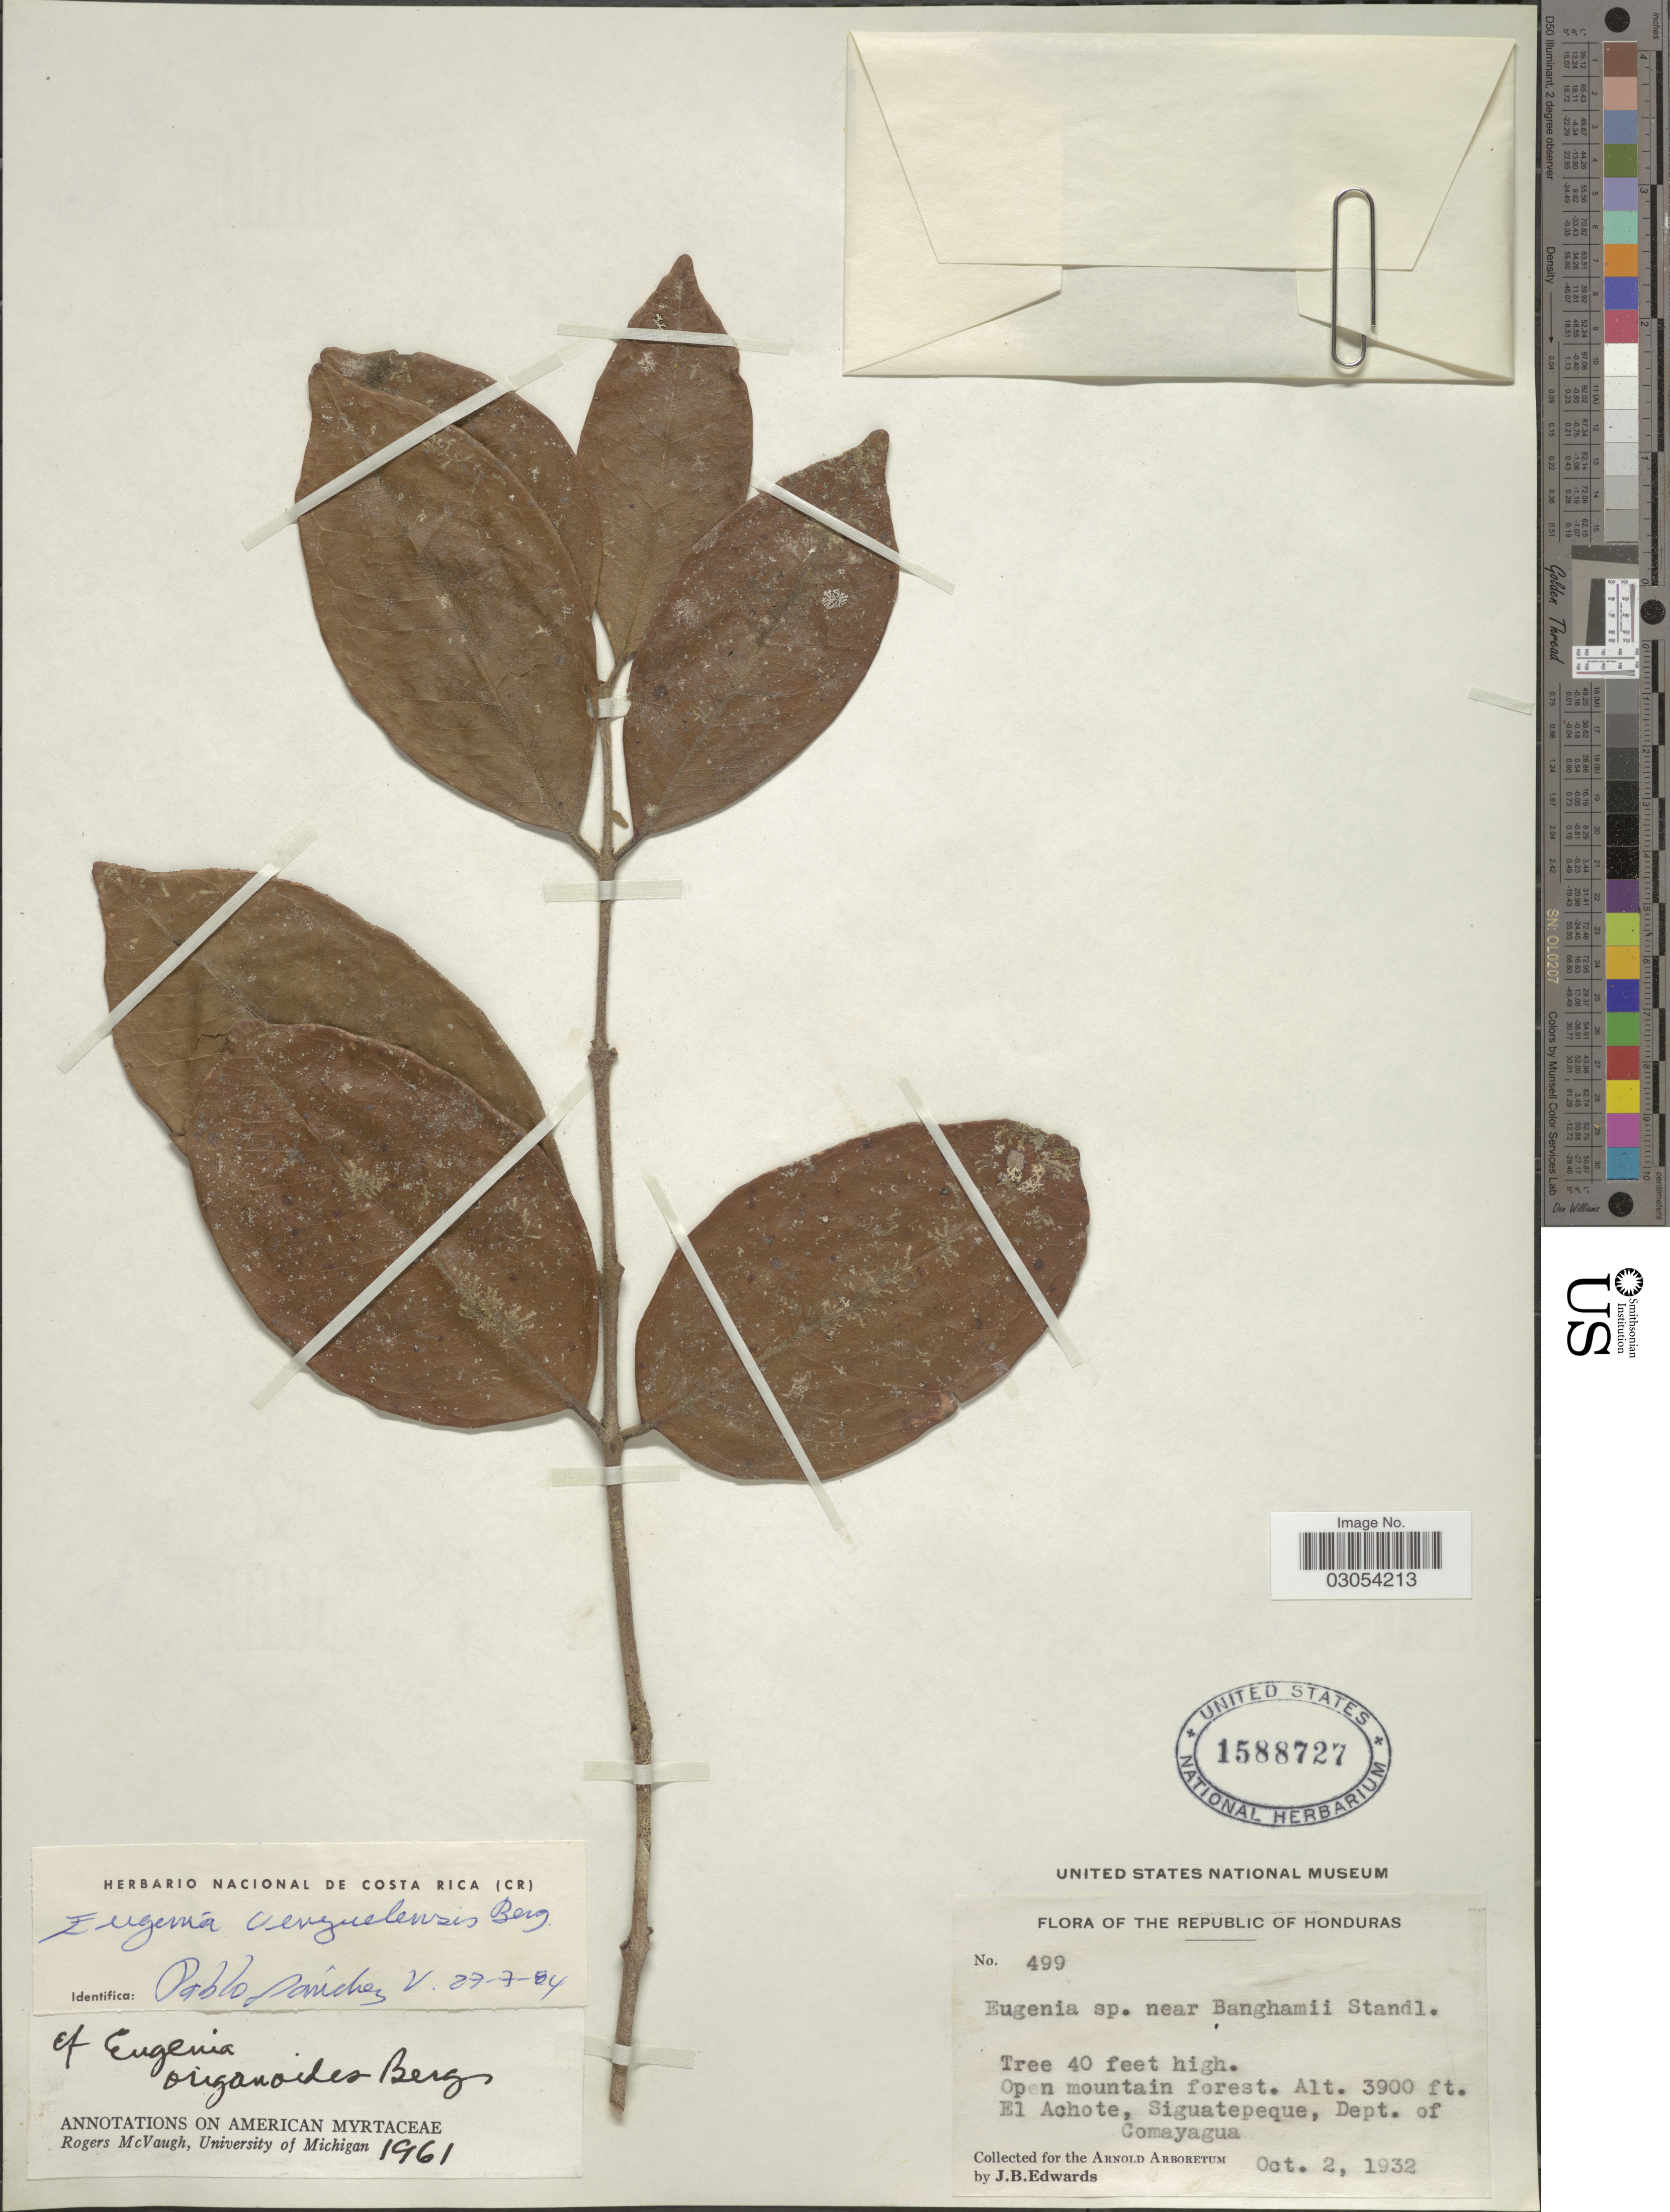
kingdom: Plantae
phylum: Tracheophyta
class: Magnoliopsida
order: Myrtales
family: Myrtaceae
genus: Eugenia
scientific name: Eugenia venezuelensis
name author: O. Berg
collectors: J. B. Edwards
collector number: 499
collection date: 1932-10-02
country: Honduras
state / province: Comayagua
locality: Republic of Honduras. El Achote, Siguatepeque, Dept. of Comayagua.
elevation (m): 1189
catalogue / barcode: US 1588727